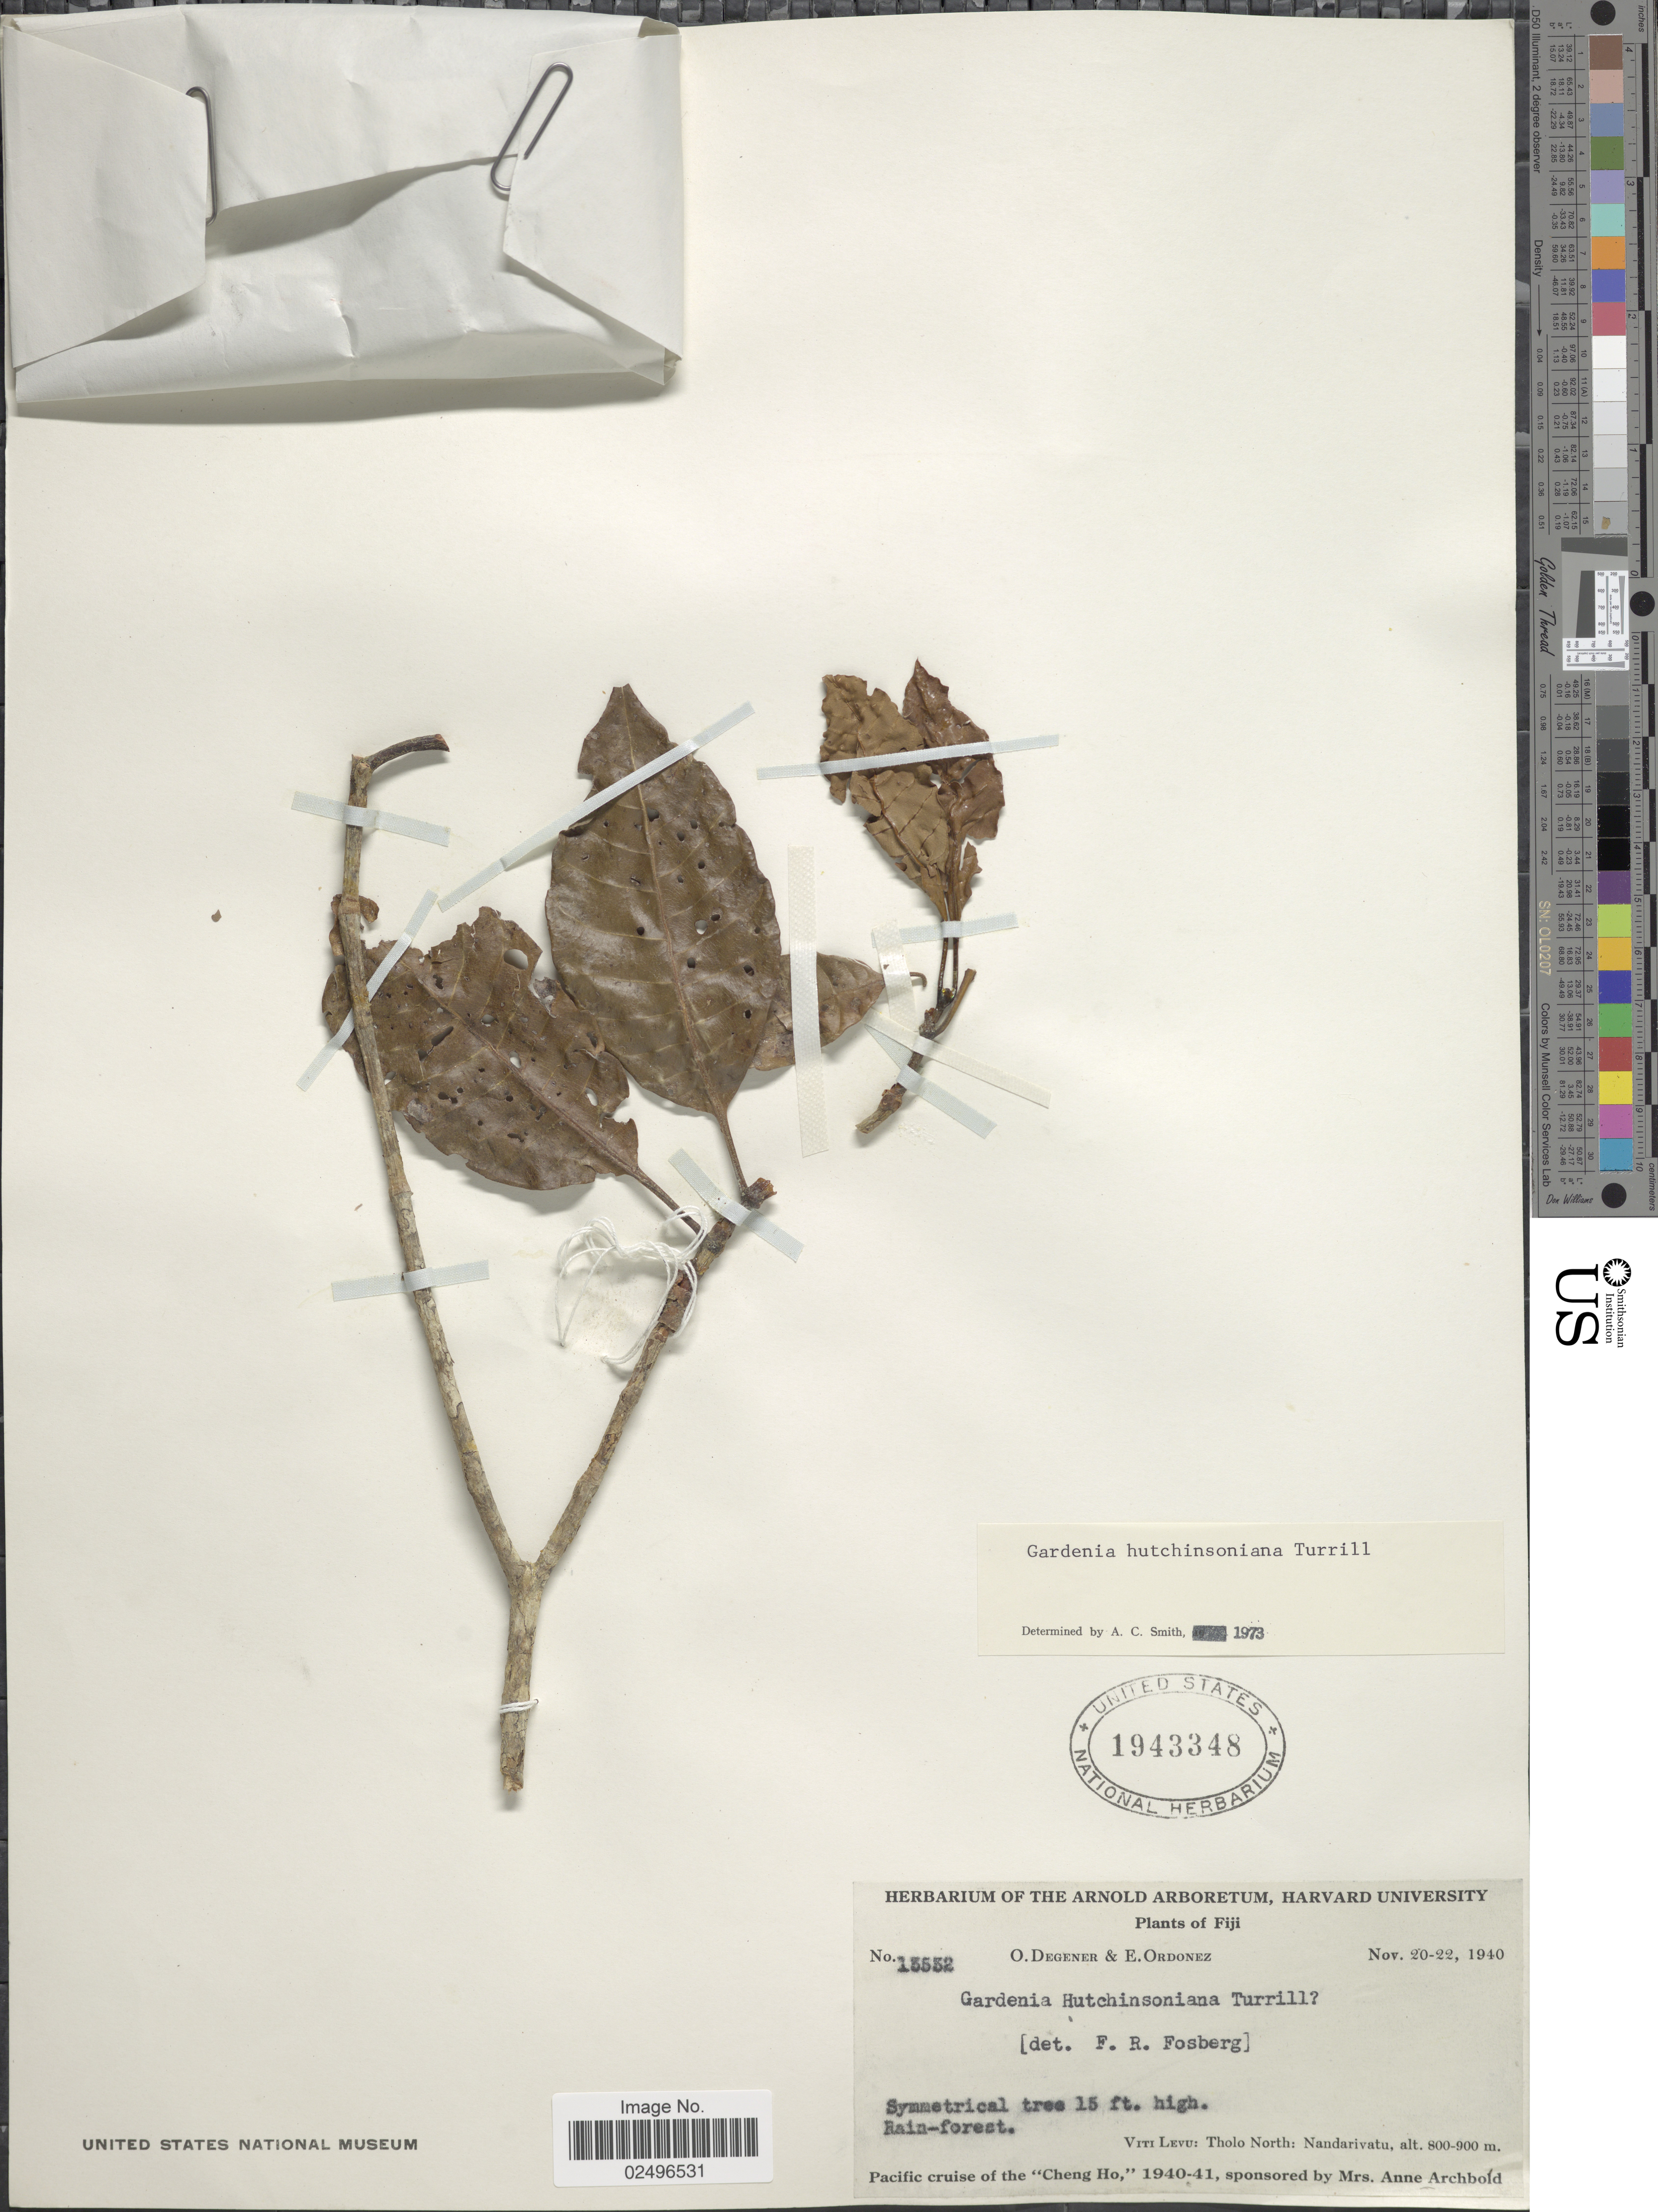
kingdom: Plantae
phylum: Tracheophyta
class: Magnoliopsida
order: Gentianales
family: Rubiaceae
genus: Gardenia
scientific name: Gardenia hutchinsoniana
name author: Turrill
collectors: O. Degener & E. Ordonez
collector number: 13532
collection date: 1940-11-20/1940-11-22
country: Fiji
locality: Viti Levu: Tholo North: Nandarivatu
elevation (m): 800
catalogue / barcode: US 1943348